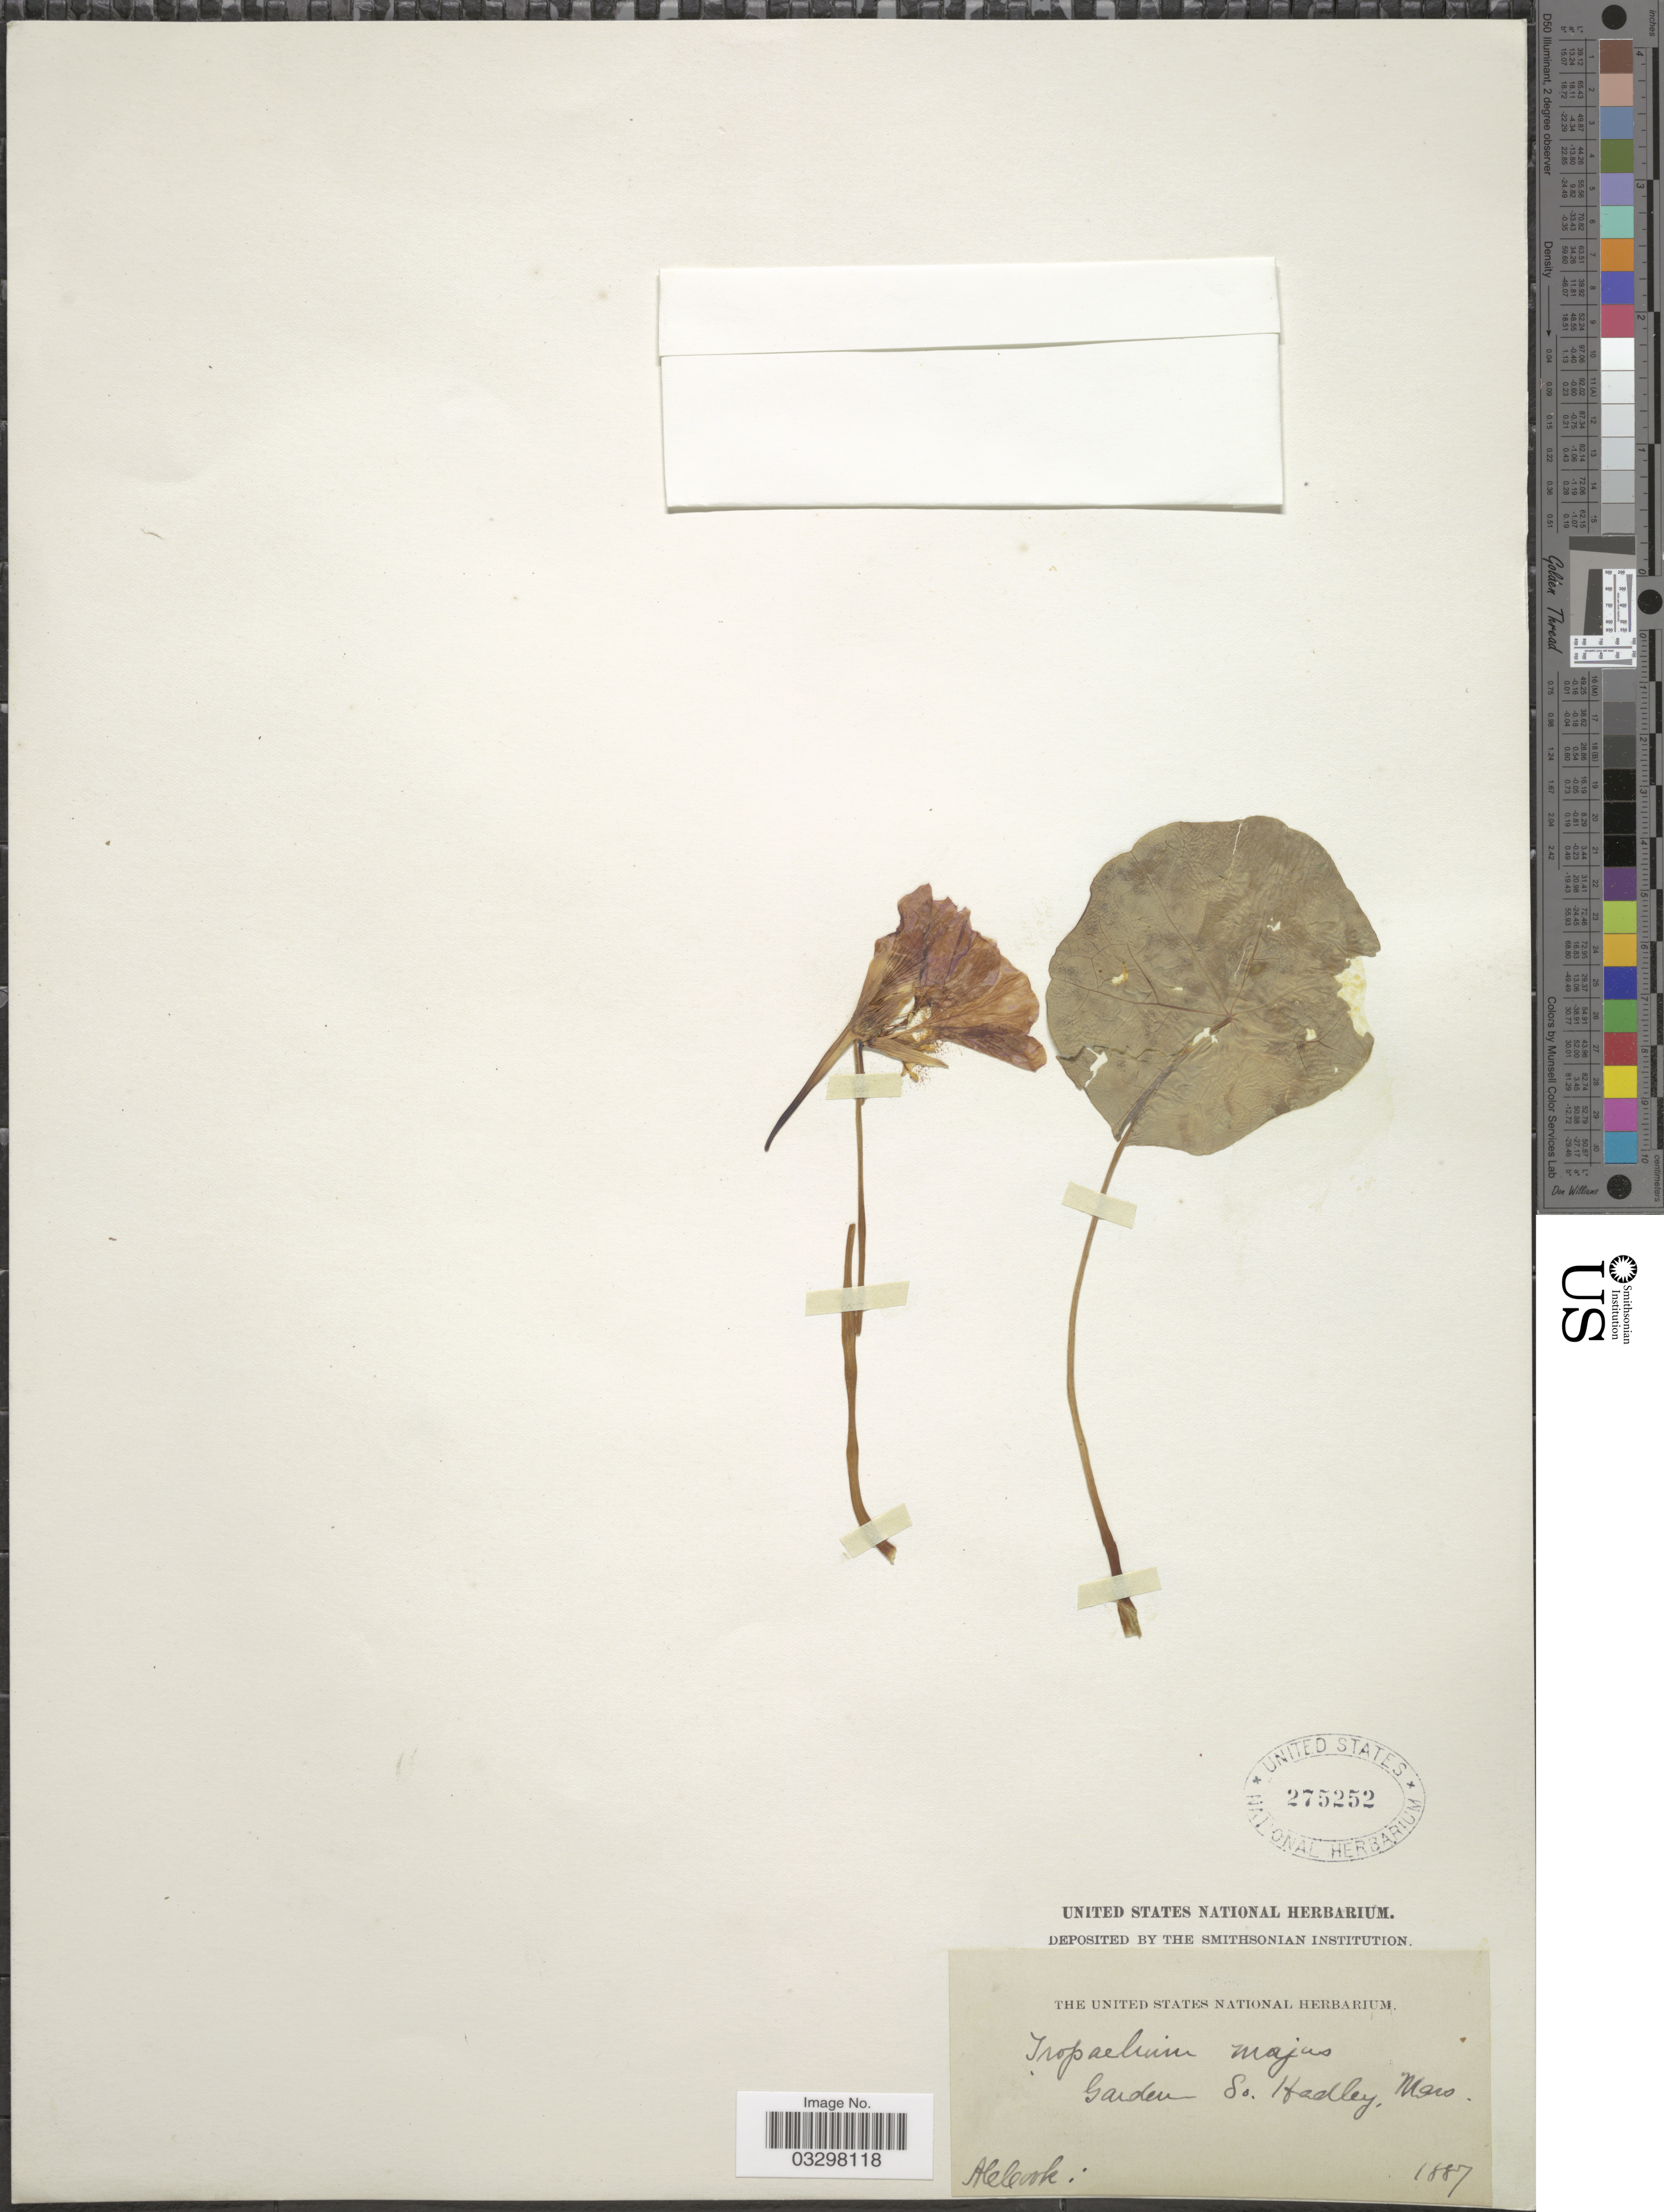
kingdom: Plantae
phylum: Tracheophyta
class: Magnoliopsida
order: Brassicales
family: Tropaeolaceae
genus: Tropaeolum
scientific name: Tropaeolum majus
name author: L.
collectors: A. Cook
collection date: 1887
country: United States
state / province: Massachusetts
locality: Garden So. Hadley.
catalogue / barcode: US 275252